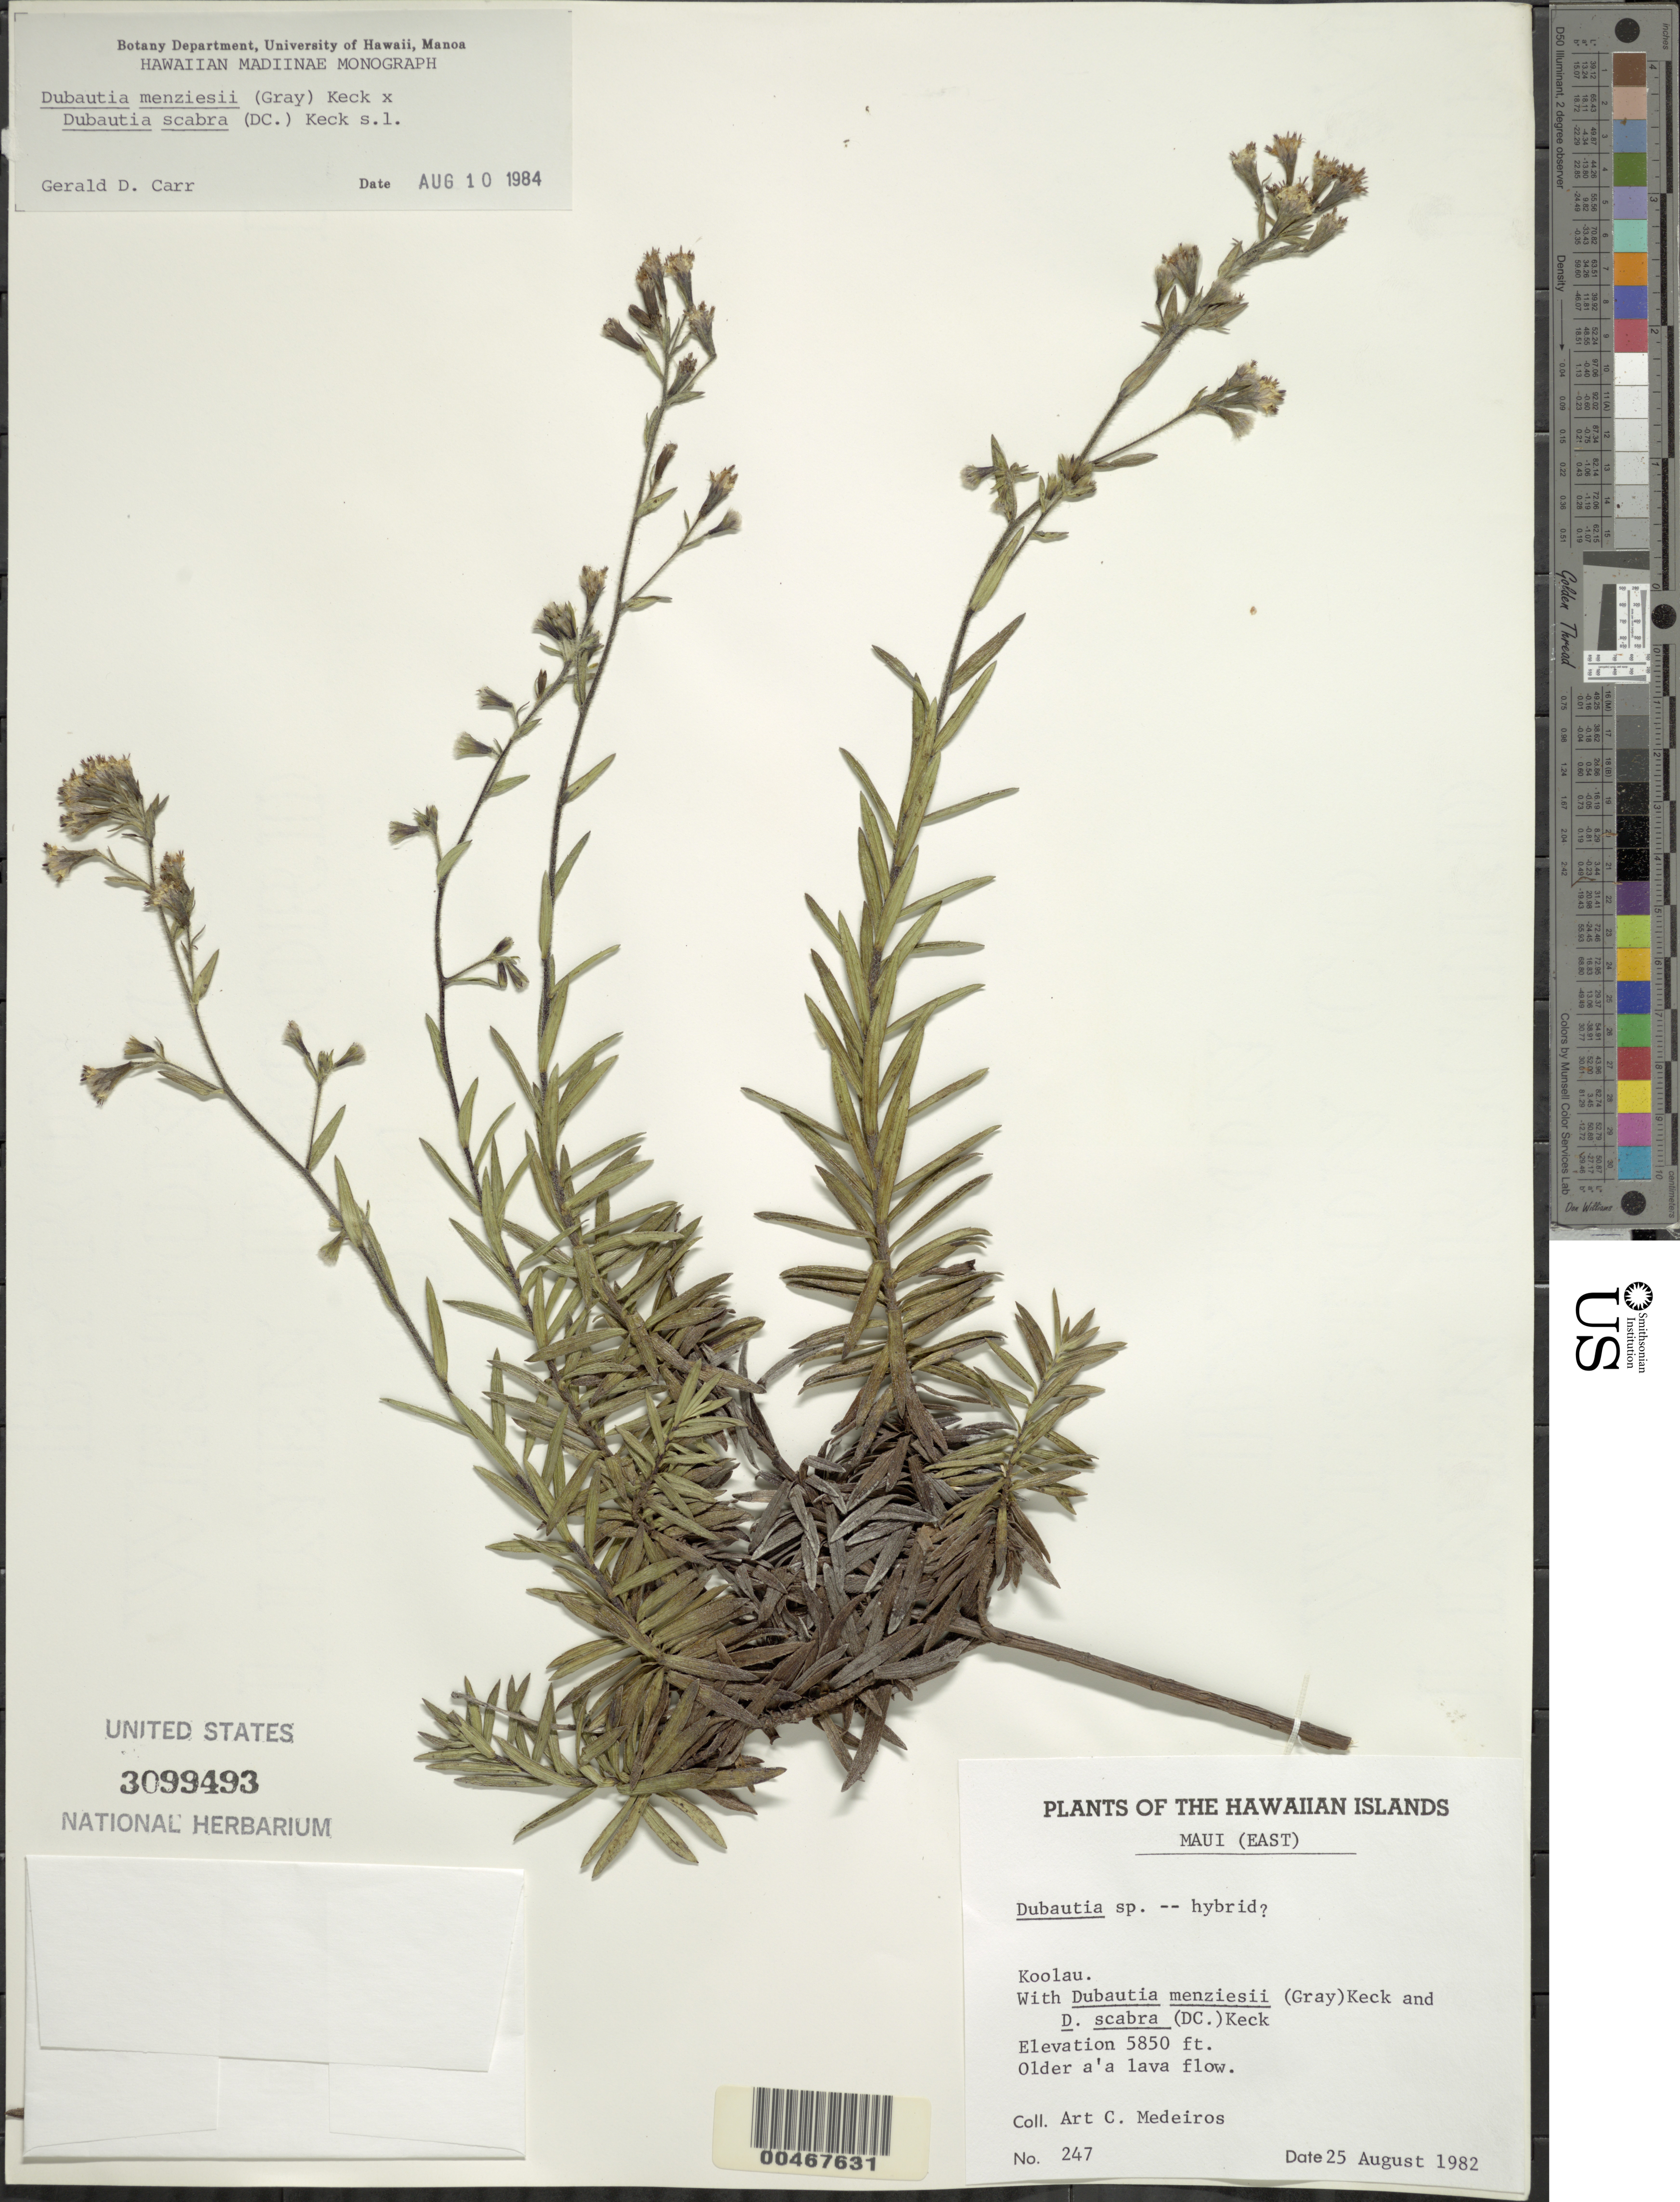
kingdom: Plantae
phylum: Tracheophyta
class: Magnoliopsida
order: Asterales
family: Asteraceae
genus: Dubautia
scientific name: Dubautia menziesii x D. scabra (DC.) D.D. Keck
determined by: Carr, G. D.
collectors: A. Medeiros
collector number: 247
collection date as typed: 25 Aug 1982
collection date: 1982-08-25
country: United States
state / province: Hawaii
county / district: Maui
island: Maui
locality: Koolau, E Maui, Older a'a lava flow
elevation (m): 1783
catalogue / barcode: US 3099493